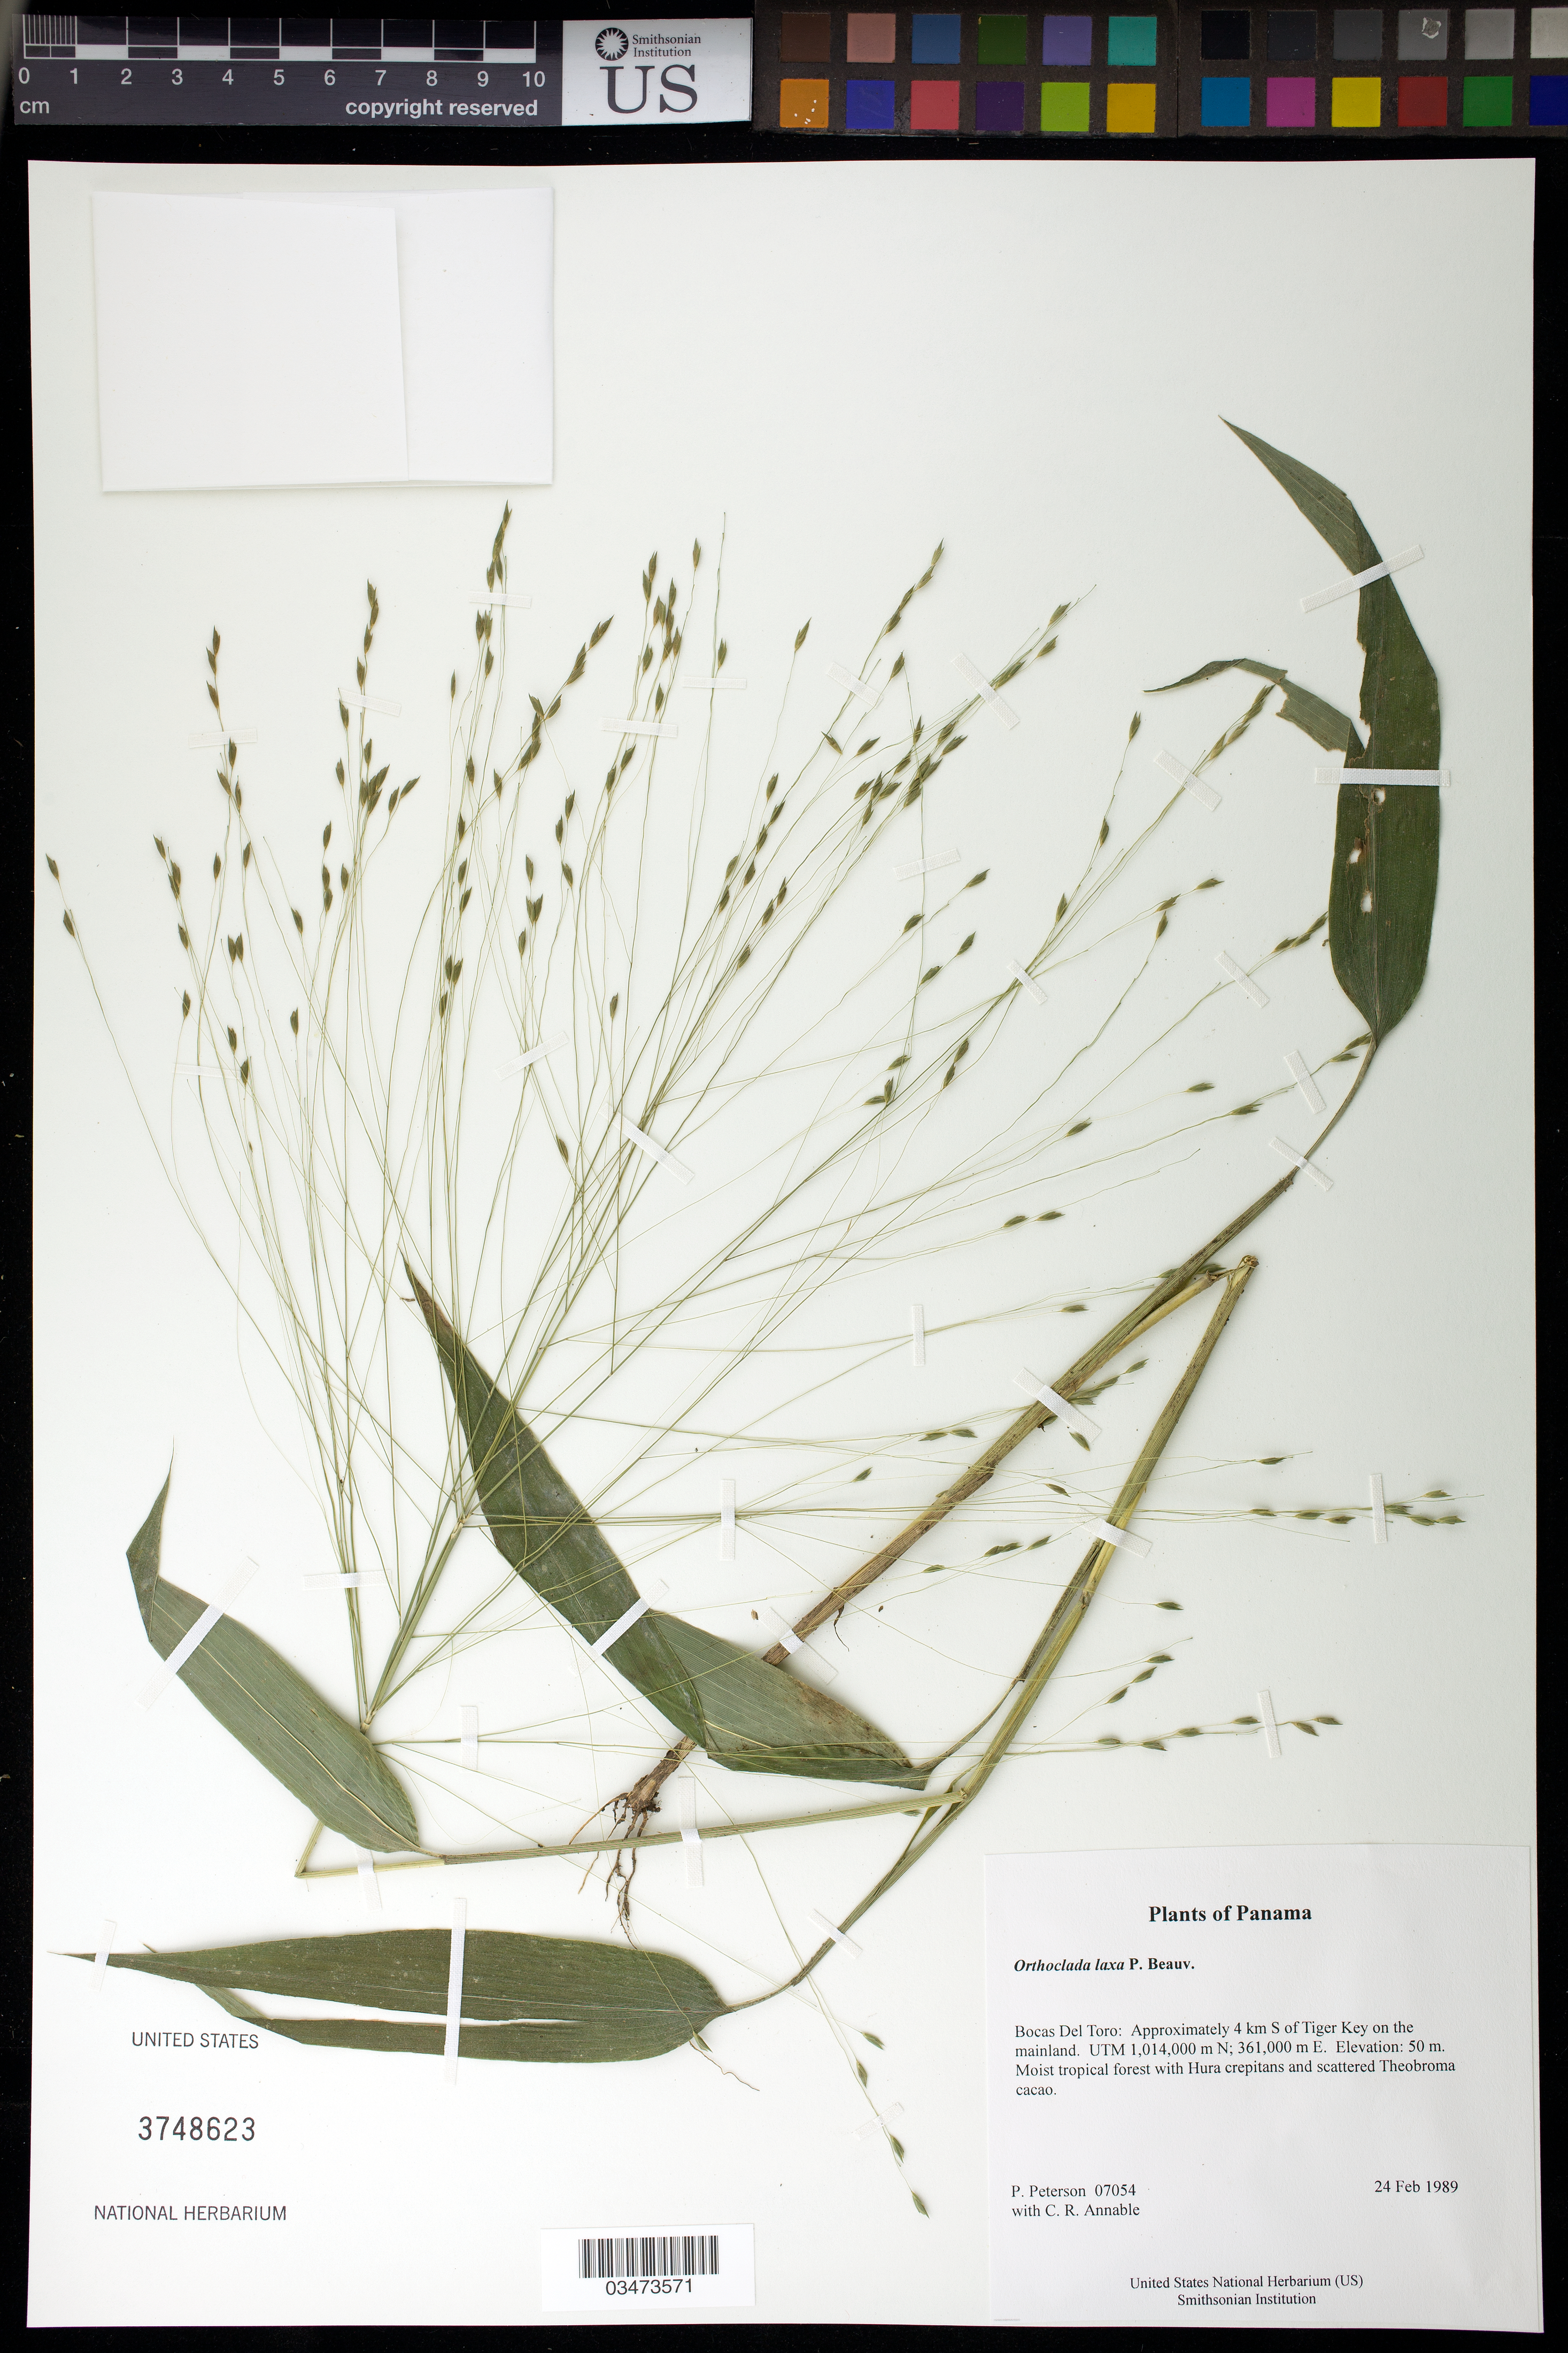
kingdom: Plantae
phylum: Tracheophyta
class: Liliopsida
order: Poales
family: Poaceae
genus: Orthoclada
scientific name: Orthoclada laxa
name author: P. Beauv.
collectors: P. M. Peterson & C. R. Annable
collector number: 07054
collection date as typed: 24 Feb 1989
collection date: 1989-02-24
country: Panama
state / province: Bocas del Toro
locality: Approximately 4 km S of Tiger Key on the mainland. UTM 1,014,000 m N; 361,000 m E.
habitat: Moist tropical forest with Hura crepitans and scattered Theobroma cacao.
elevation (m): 50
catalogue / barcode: US 3748623